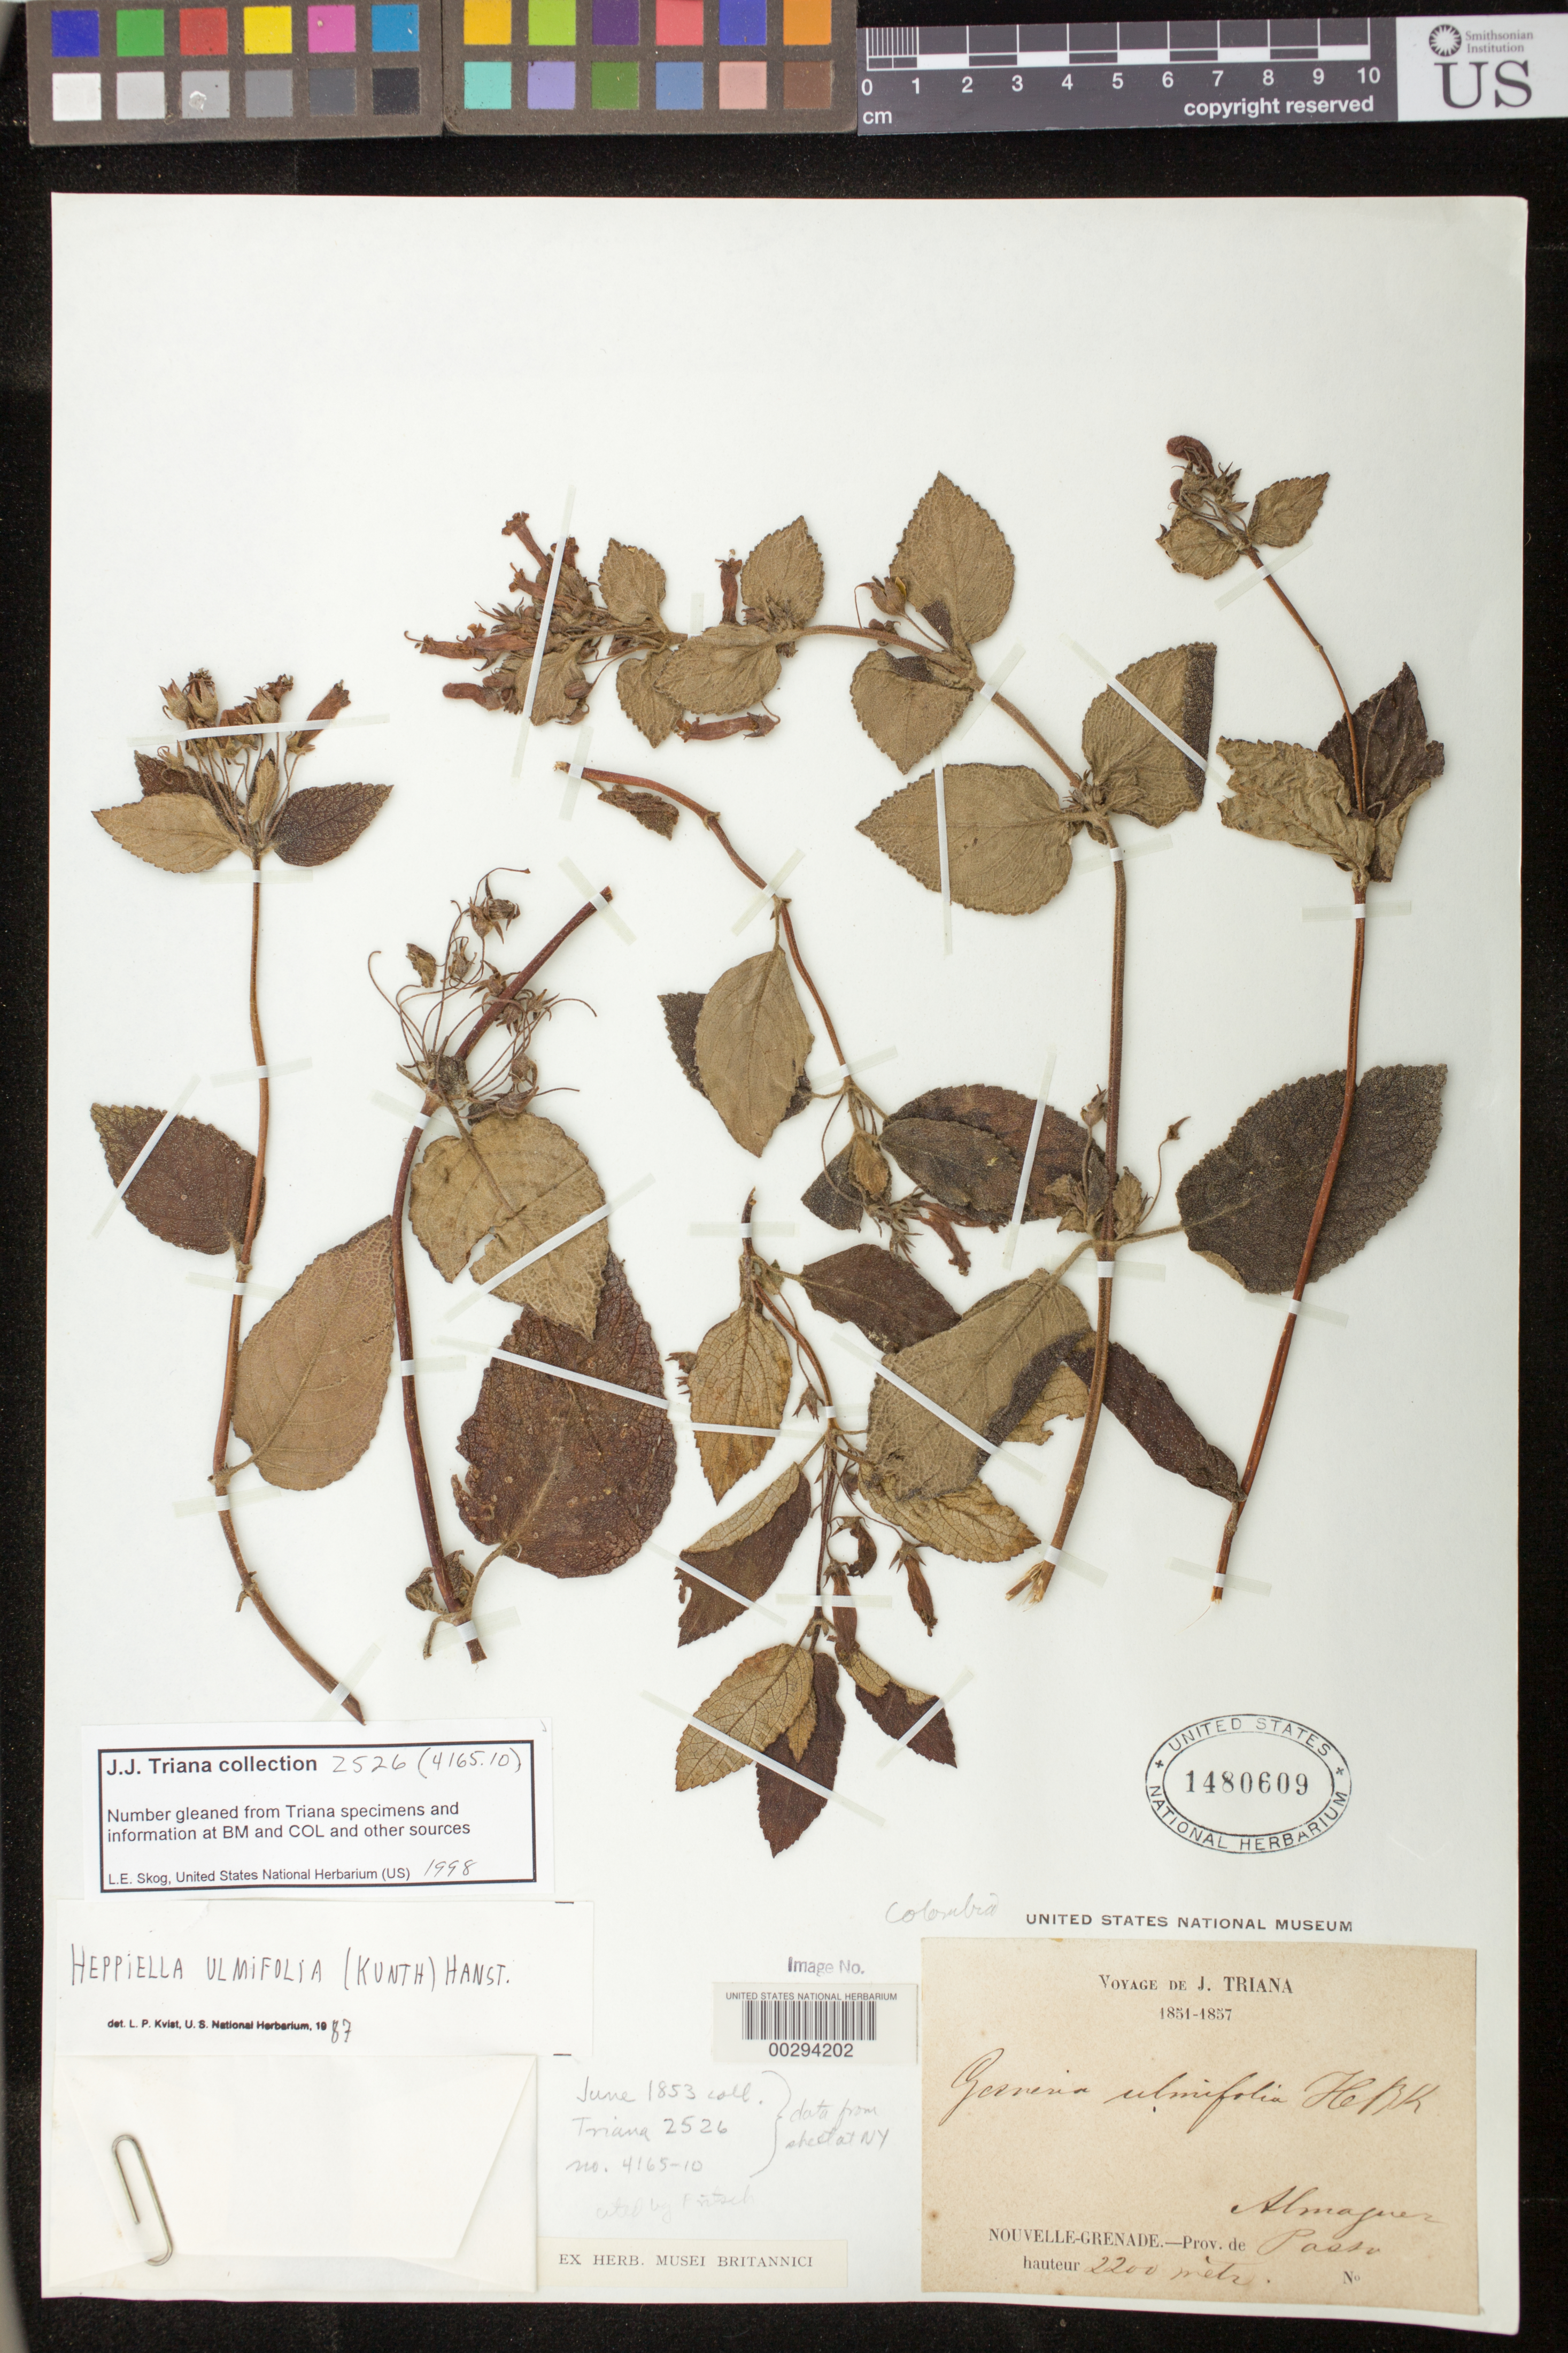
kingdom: Plantae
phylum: Tracheophyta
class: Magnoliopsida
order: Lamiales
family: Gesneriaceae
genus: Heppiella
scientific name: Heppiella ulmifolia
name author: (Kunth) Hanst.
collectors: J. J. Triana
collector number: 2526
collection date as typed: Jun 1853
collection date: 1853-06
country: Colombia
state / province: Nariño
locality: Nouvelle-Grenade, Prov. de Pasto, Almaquer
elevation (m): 2200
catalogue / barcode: US 1480609